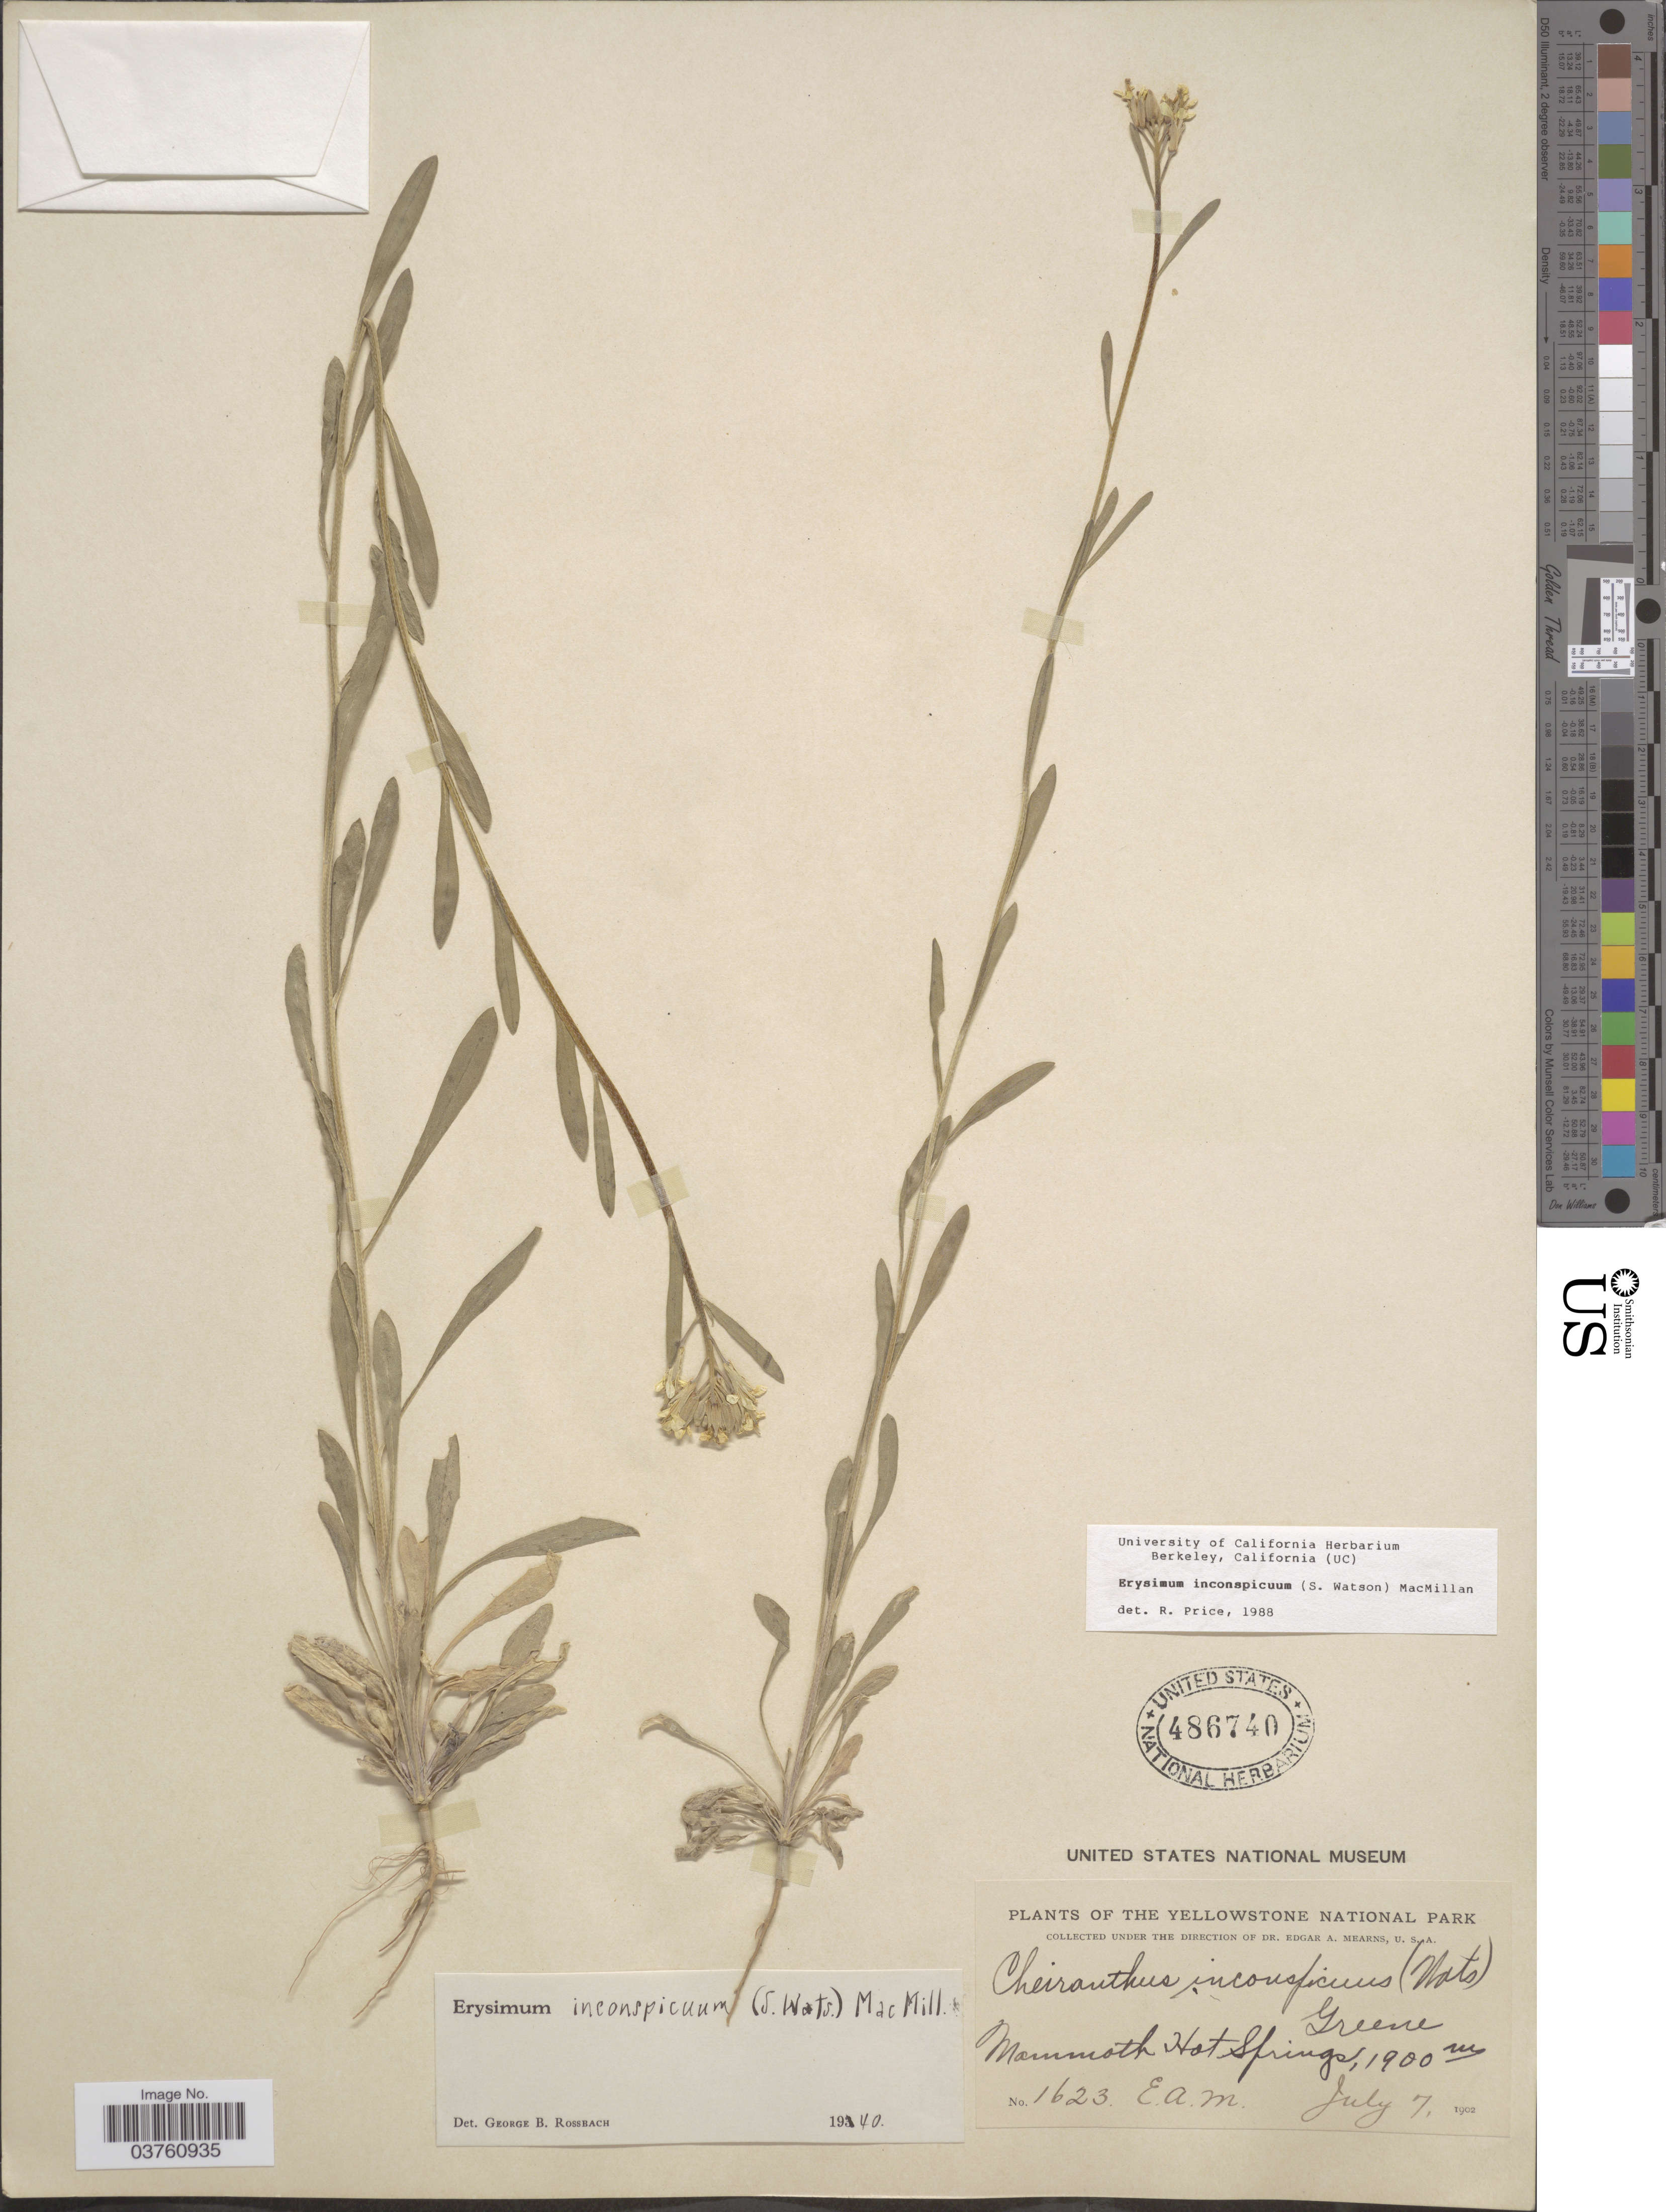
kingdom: Plantae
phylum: Tracheophyta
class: Magnoliopsida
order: Brassicales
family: Brassicaceae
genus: Erysimum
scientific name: Erysimum inconspicuum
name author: (S. Watson) MacMill.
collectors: E. A. Mearns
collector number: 1623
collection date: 1902-07-07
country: United States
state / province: Wyoming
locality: The Yellowstone National park. Mammoth Hot Springs.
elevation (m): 1900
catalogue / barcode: US 486740